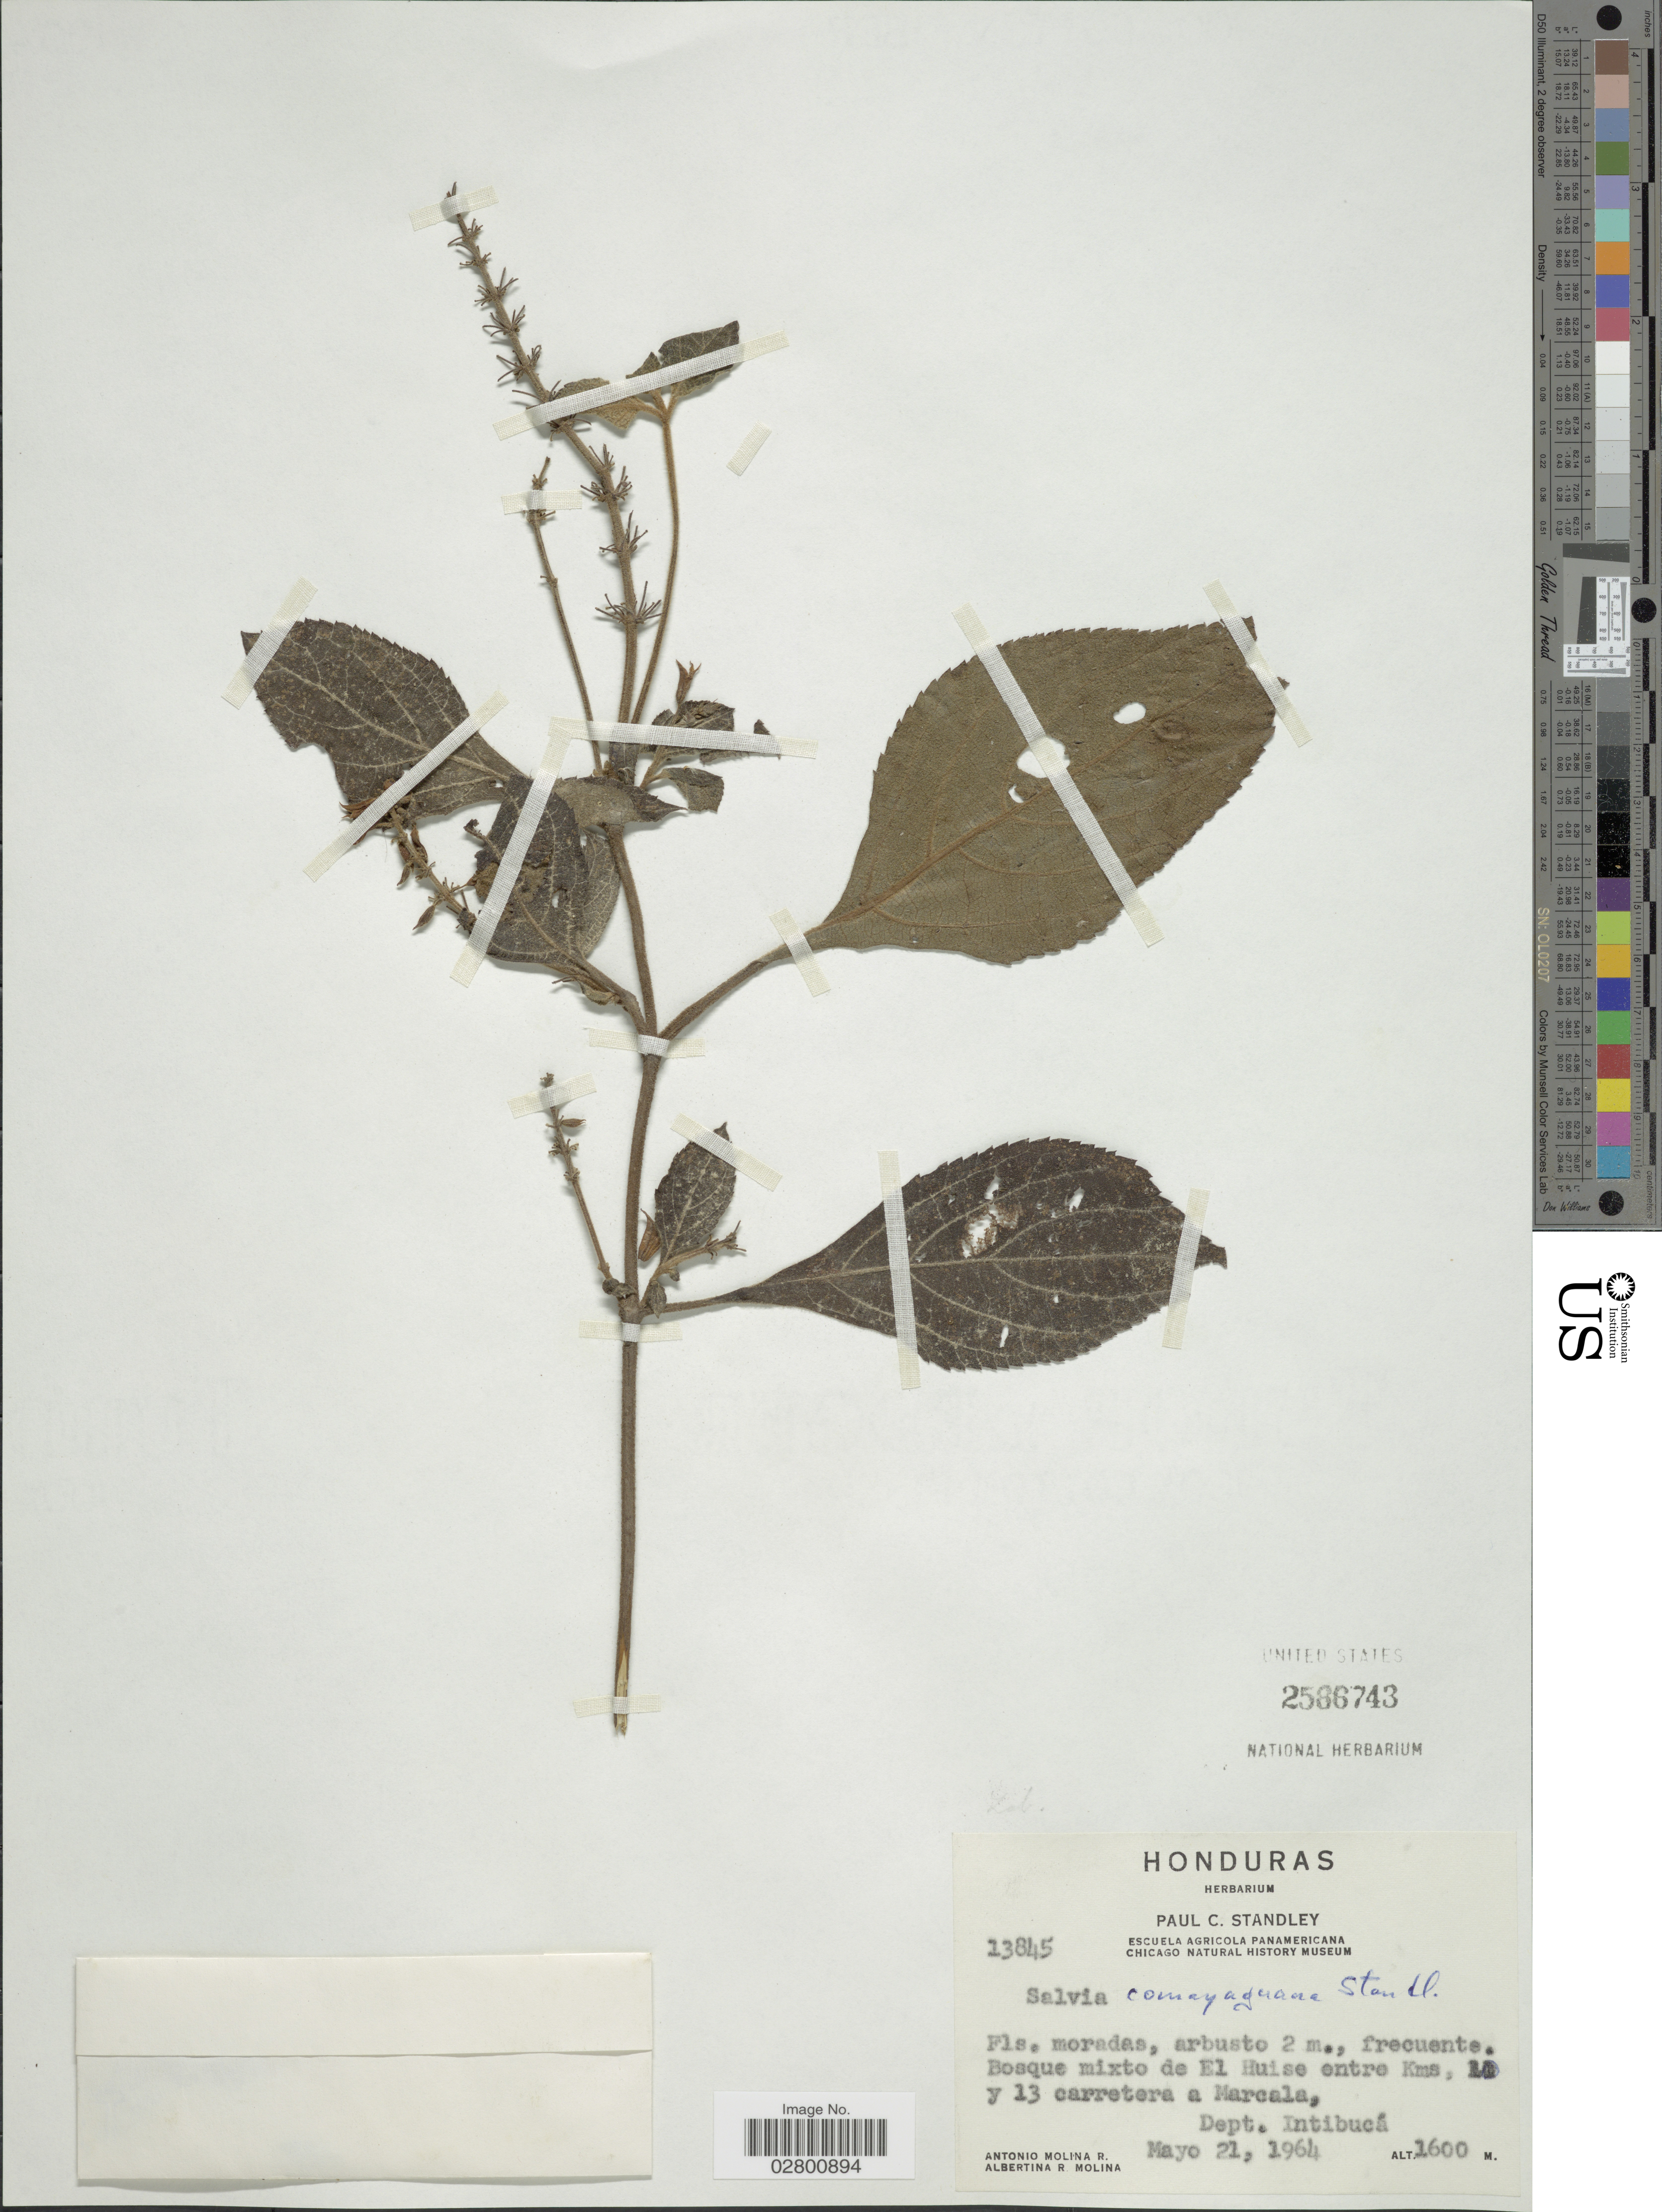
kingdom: Plantae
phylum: Tracheophyta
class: Magnoliopsida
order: Lamiales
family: Lamiaceae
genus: Salvia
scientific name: Salvia comayaguana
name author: Standl.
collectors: A. Molina R. & A. R. Molina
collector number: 13845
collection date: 1964-05-21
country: Honduras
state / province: Intibuca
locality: El Huise entre Kms, 11 y 13 carretera a Marcala, Dept. Intibucá.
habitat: Bosque mixto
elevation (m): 1600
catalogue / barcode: US 2586743